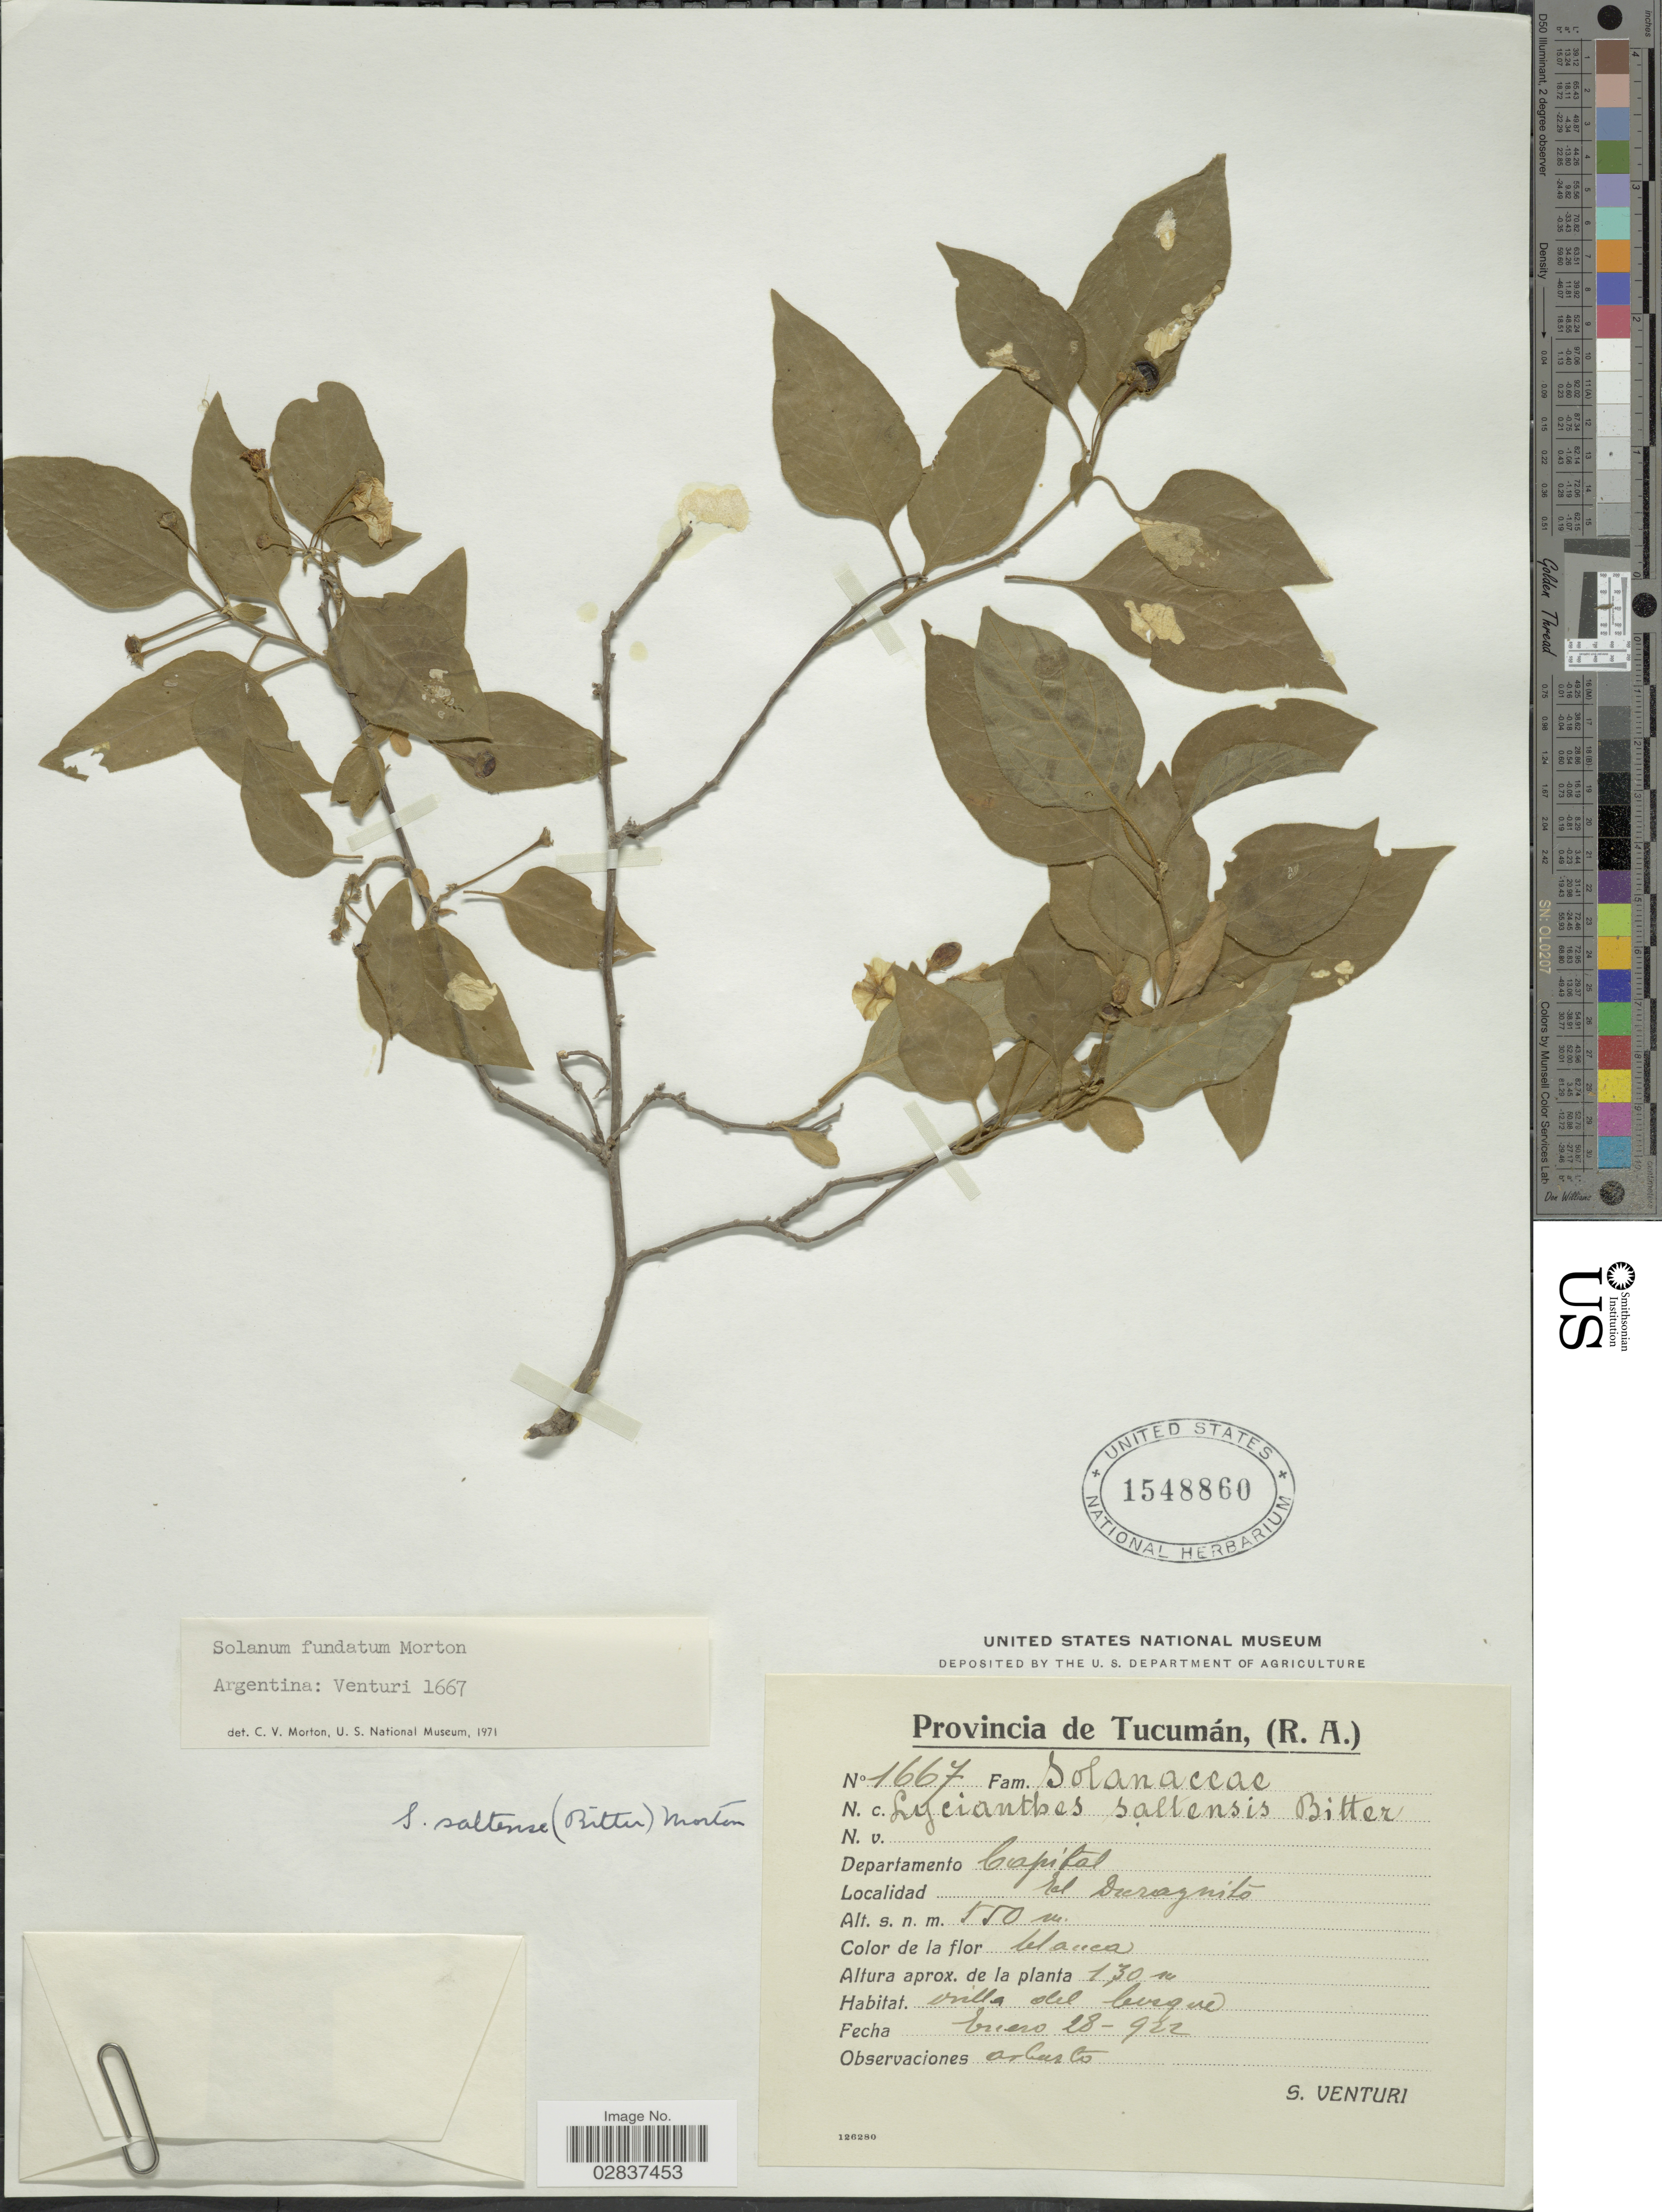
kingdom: Plantae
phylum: Tracheophyta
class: Magnoliopsida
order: Solanales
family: Solanaceae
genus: Lycianthes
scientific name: Lycianthes fasciculata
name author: (Rusby) Bitter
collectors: S. Venturi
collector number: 1667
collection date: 1922-01-28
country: Argentina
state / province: Tucuman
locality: Tucumán, (R.A.) Departamento Capital, El Duraznito.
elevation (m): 550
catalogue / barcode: US 1548860